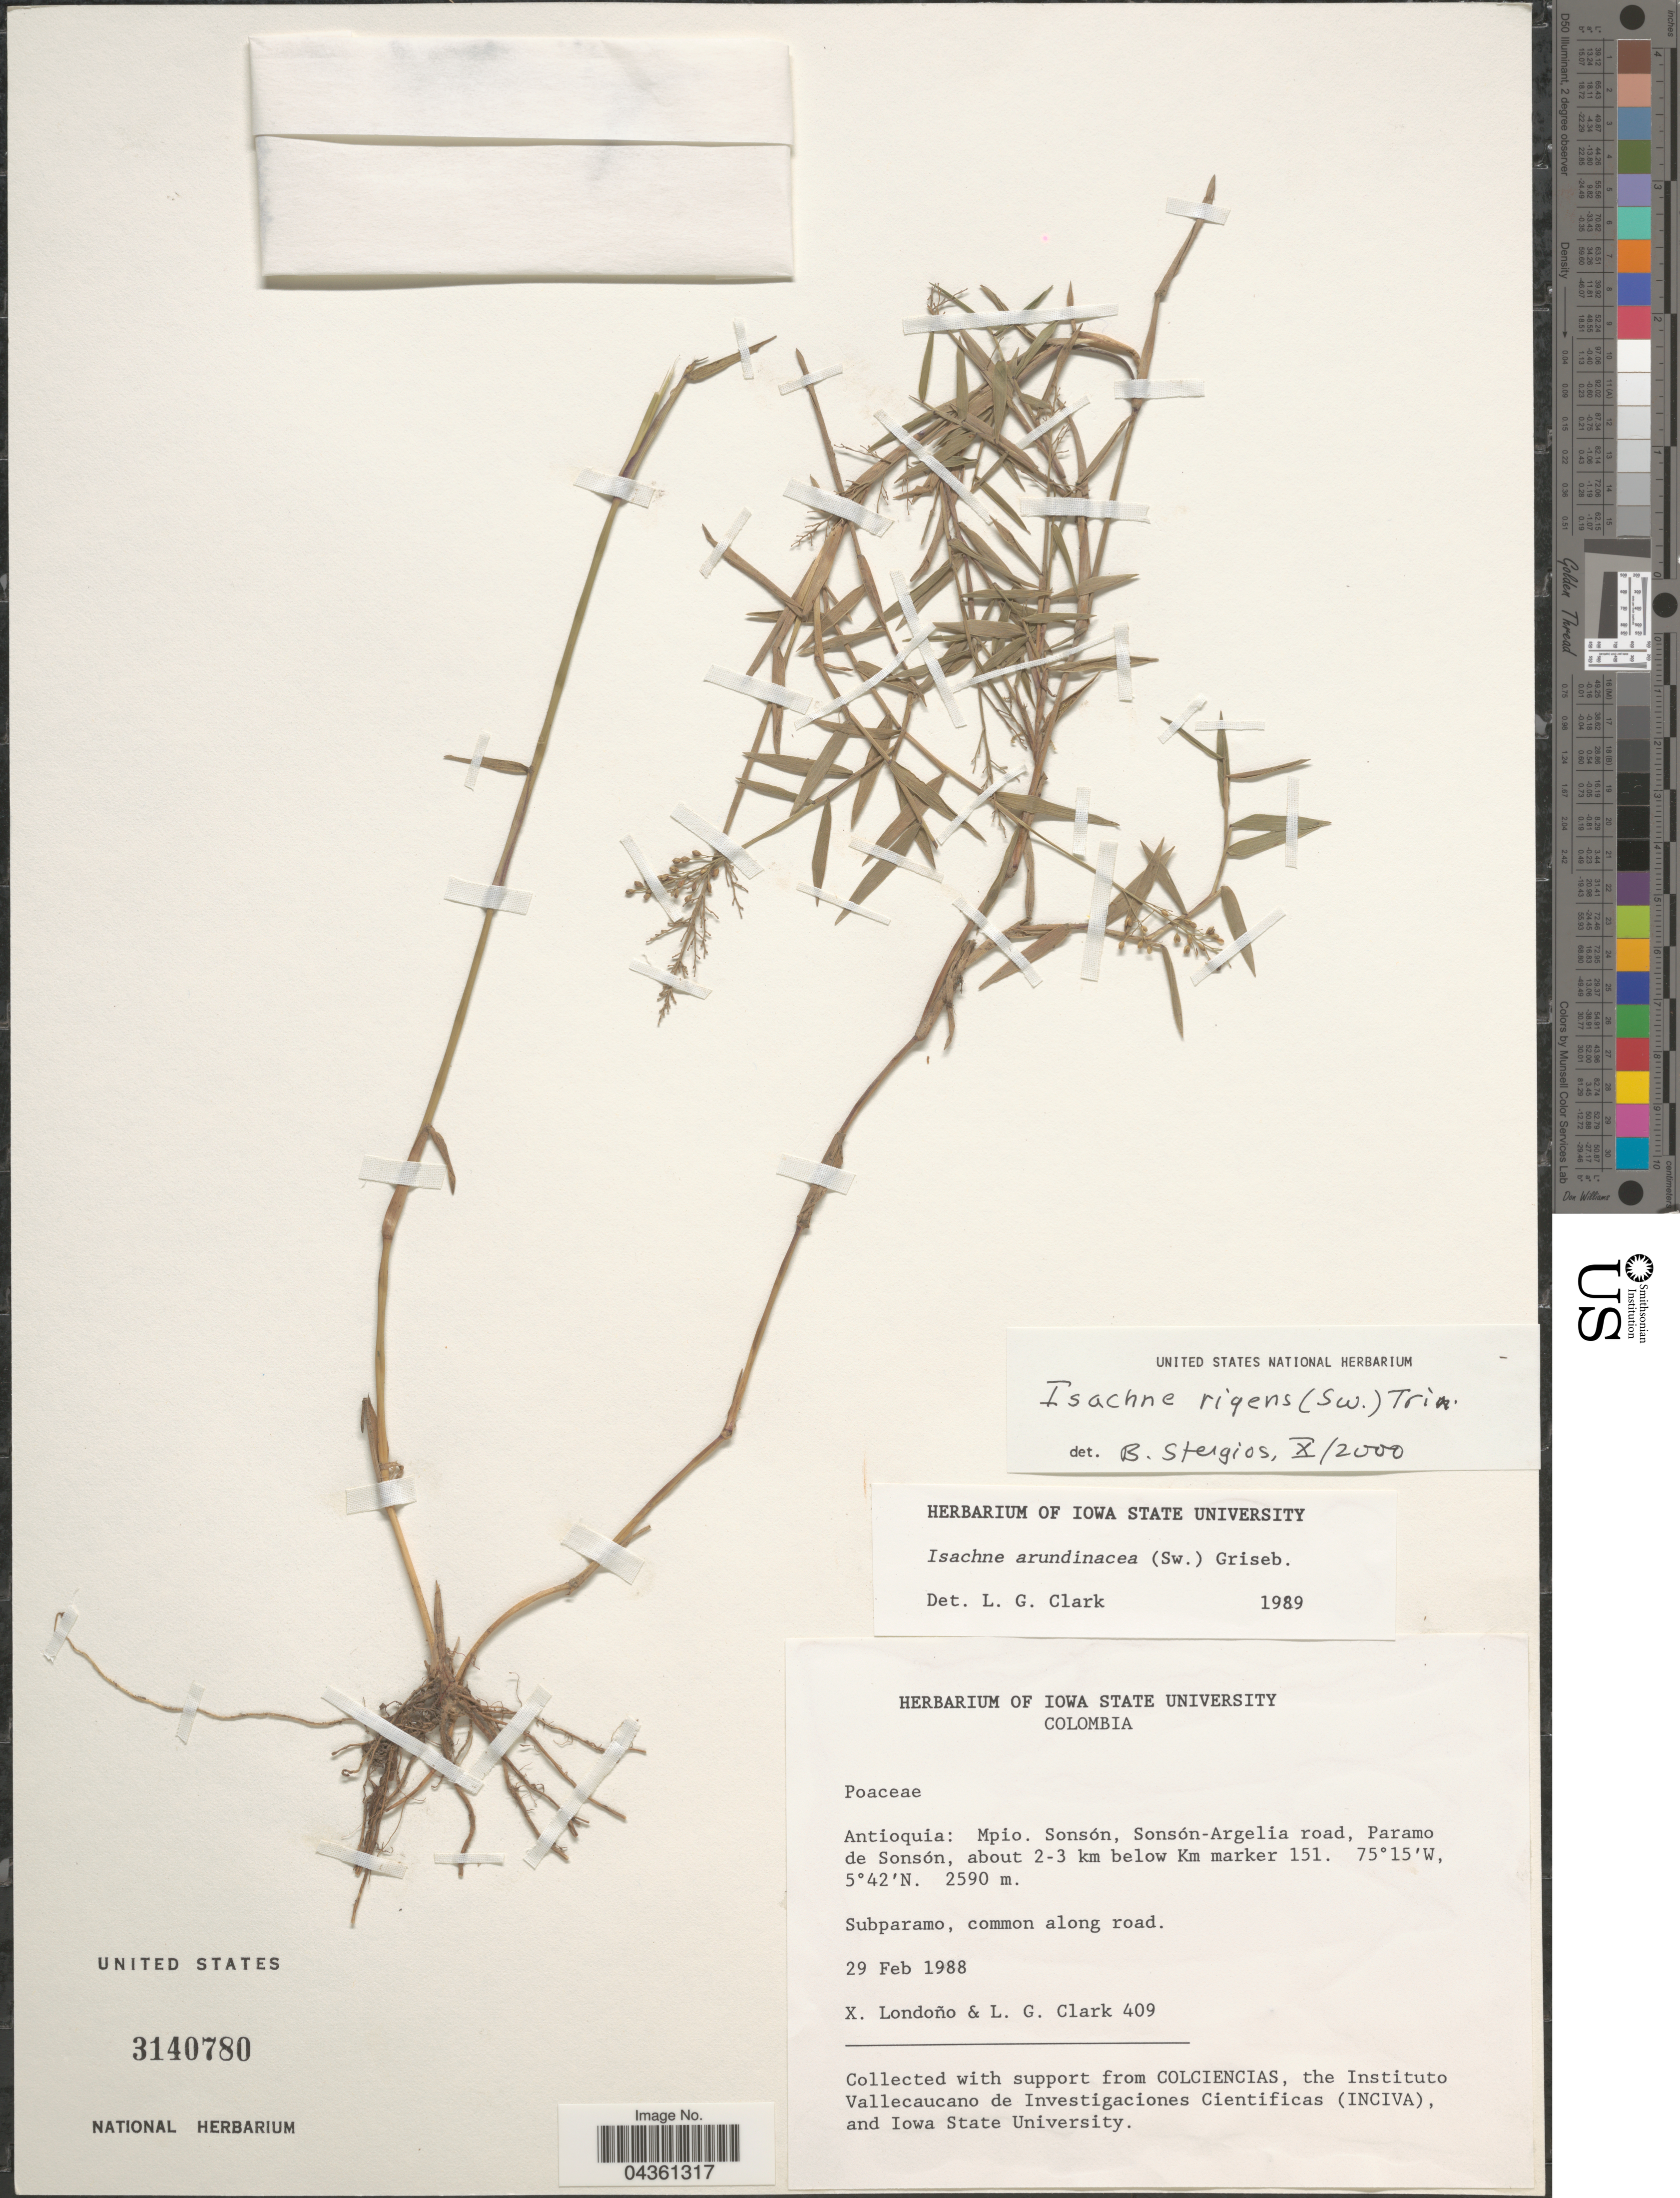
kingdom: Plantae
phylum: Tracheophyta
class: Liliopsida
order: Poales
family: Poaceae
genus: Isachne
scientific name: Isachne rigens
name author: (Sw.) Trin.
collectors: X. Londoño & L. G. Clark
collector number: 409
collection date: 1988-02-29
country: Colombia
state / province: Antioquia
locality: Mpio. Sonsón, Sonsón-Argelia road, Paramo de Sonsón, about 2-3 km below Km marker 151. Subparamo, common along road.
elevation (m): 2590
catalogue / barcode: US 3140780